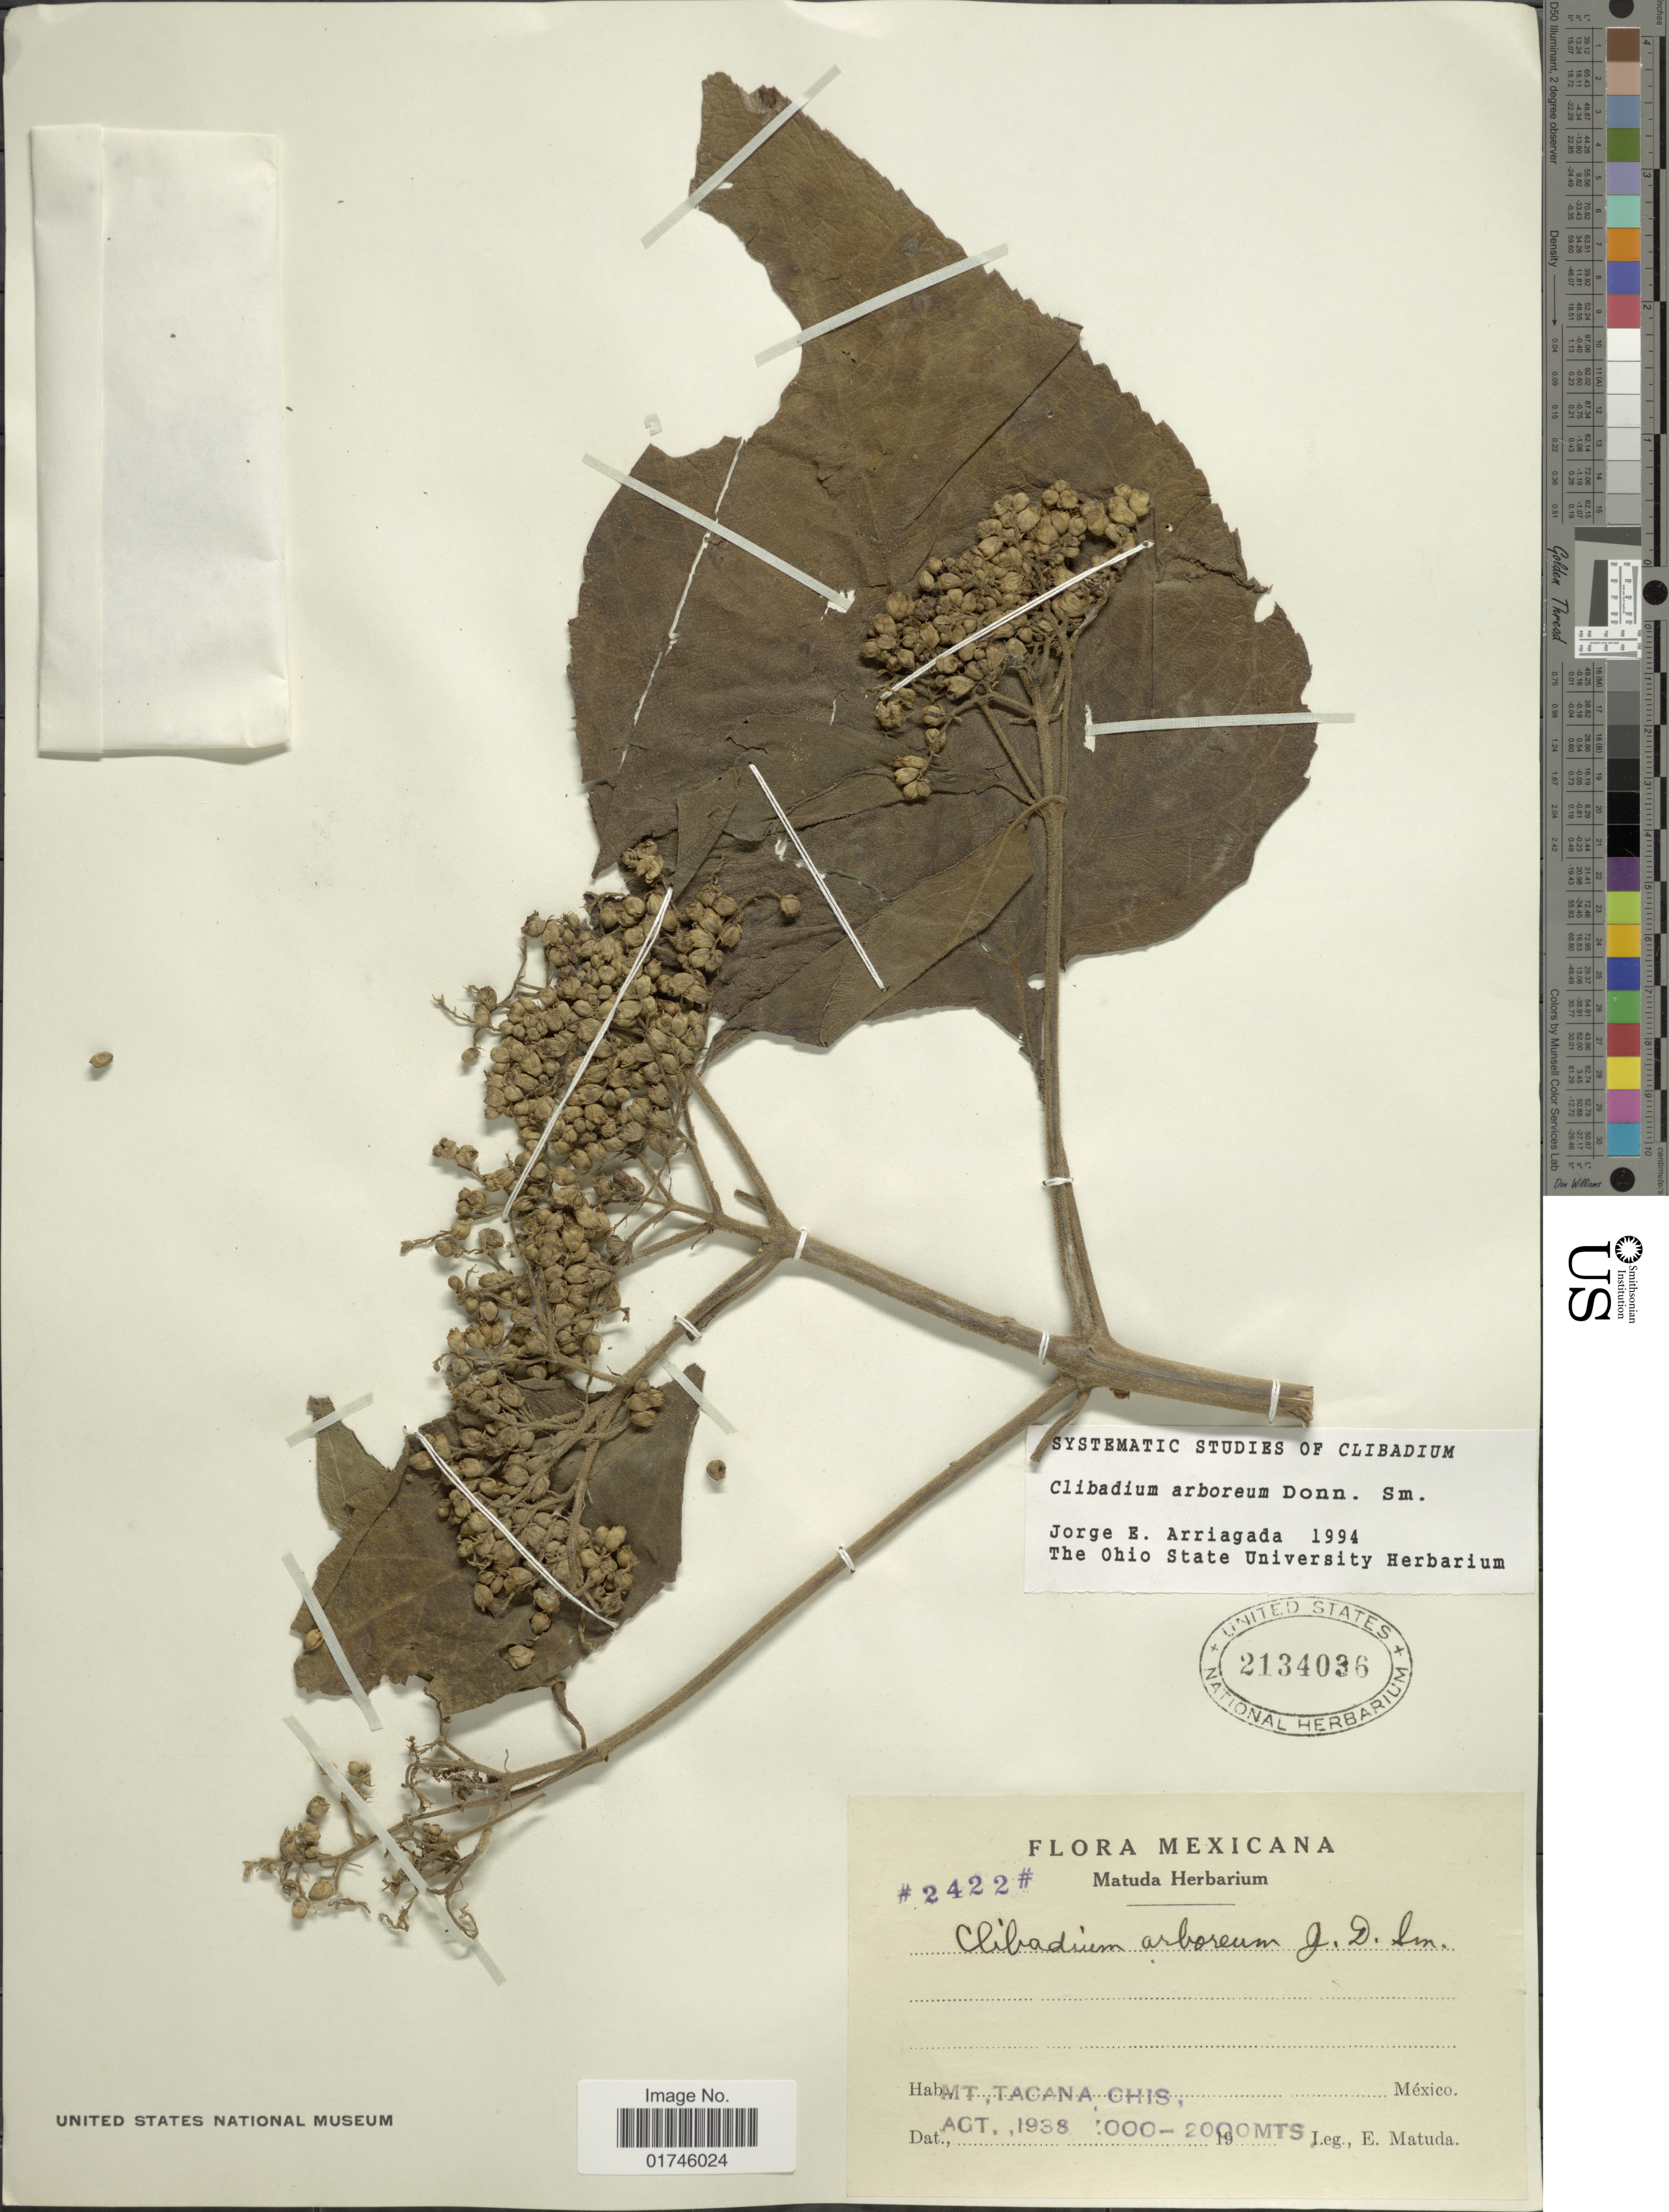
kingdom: Plantae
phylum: Tracheophyta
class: Magnoliopsida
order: Asterales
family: Asteraceae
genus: Clibadium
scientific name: Clibadium arboreum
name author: Donn. Sm.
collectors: E. Matuda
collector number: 2422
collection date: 1938-08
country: Mexico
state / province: Chiapas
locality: Mt. Tacana, Chis.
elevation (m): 1000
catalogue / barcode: US 2134036